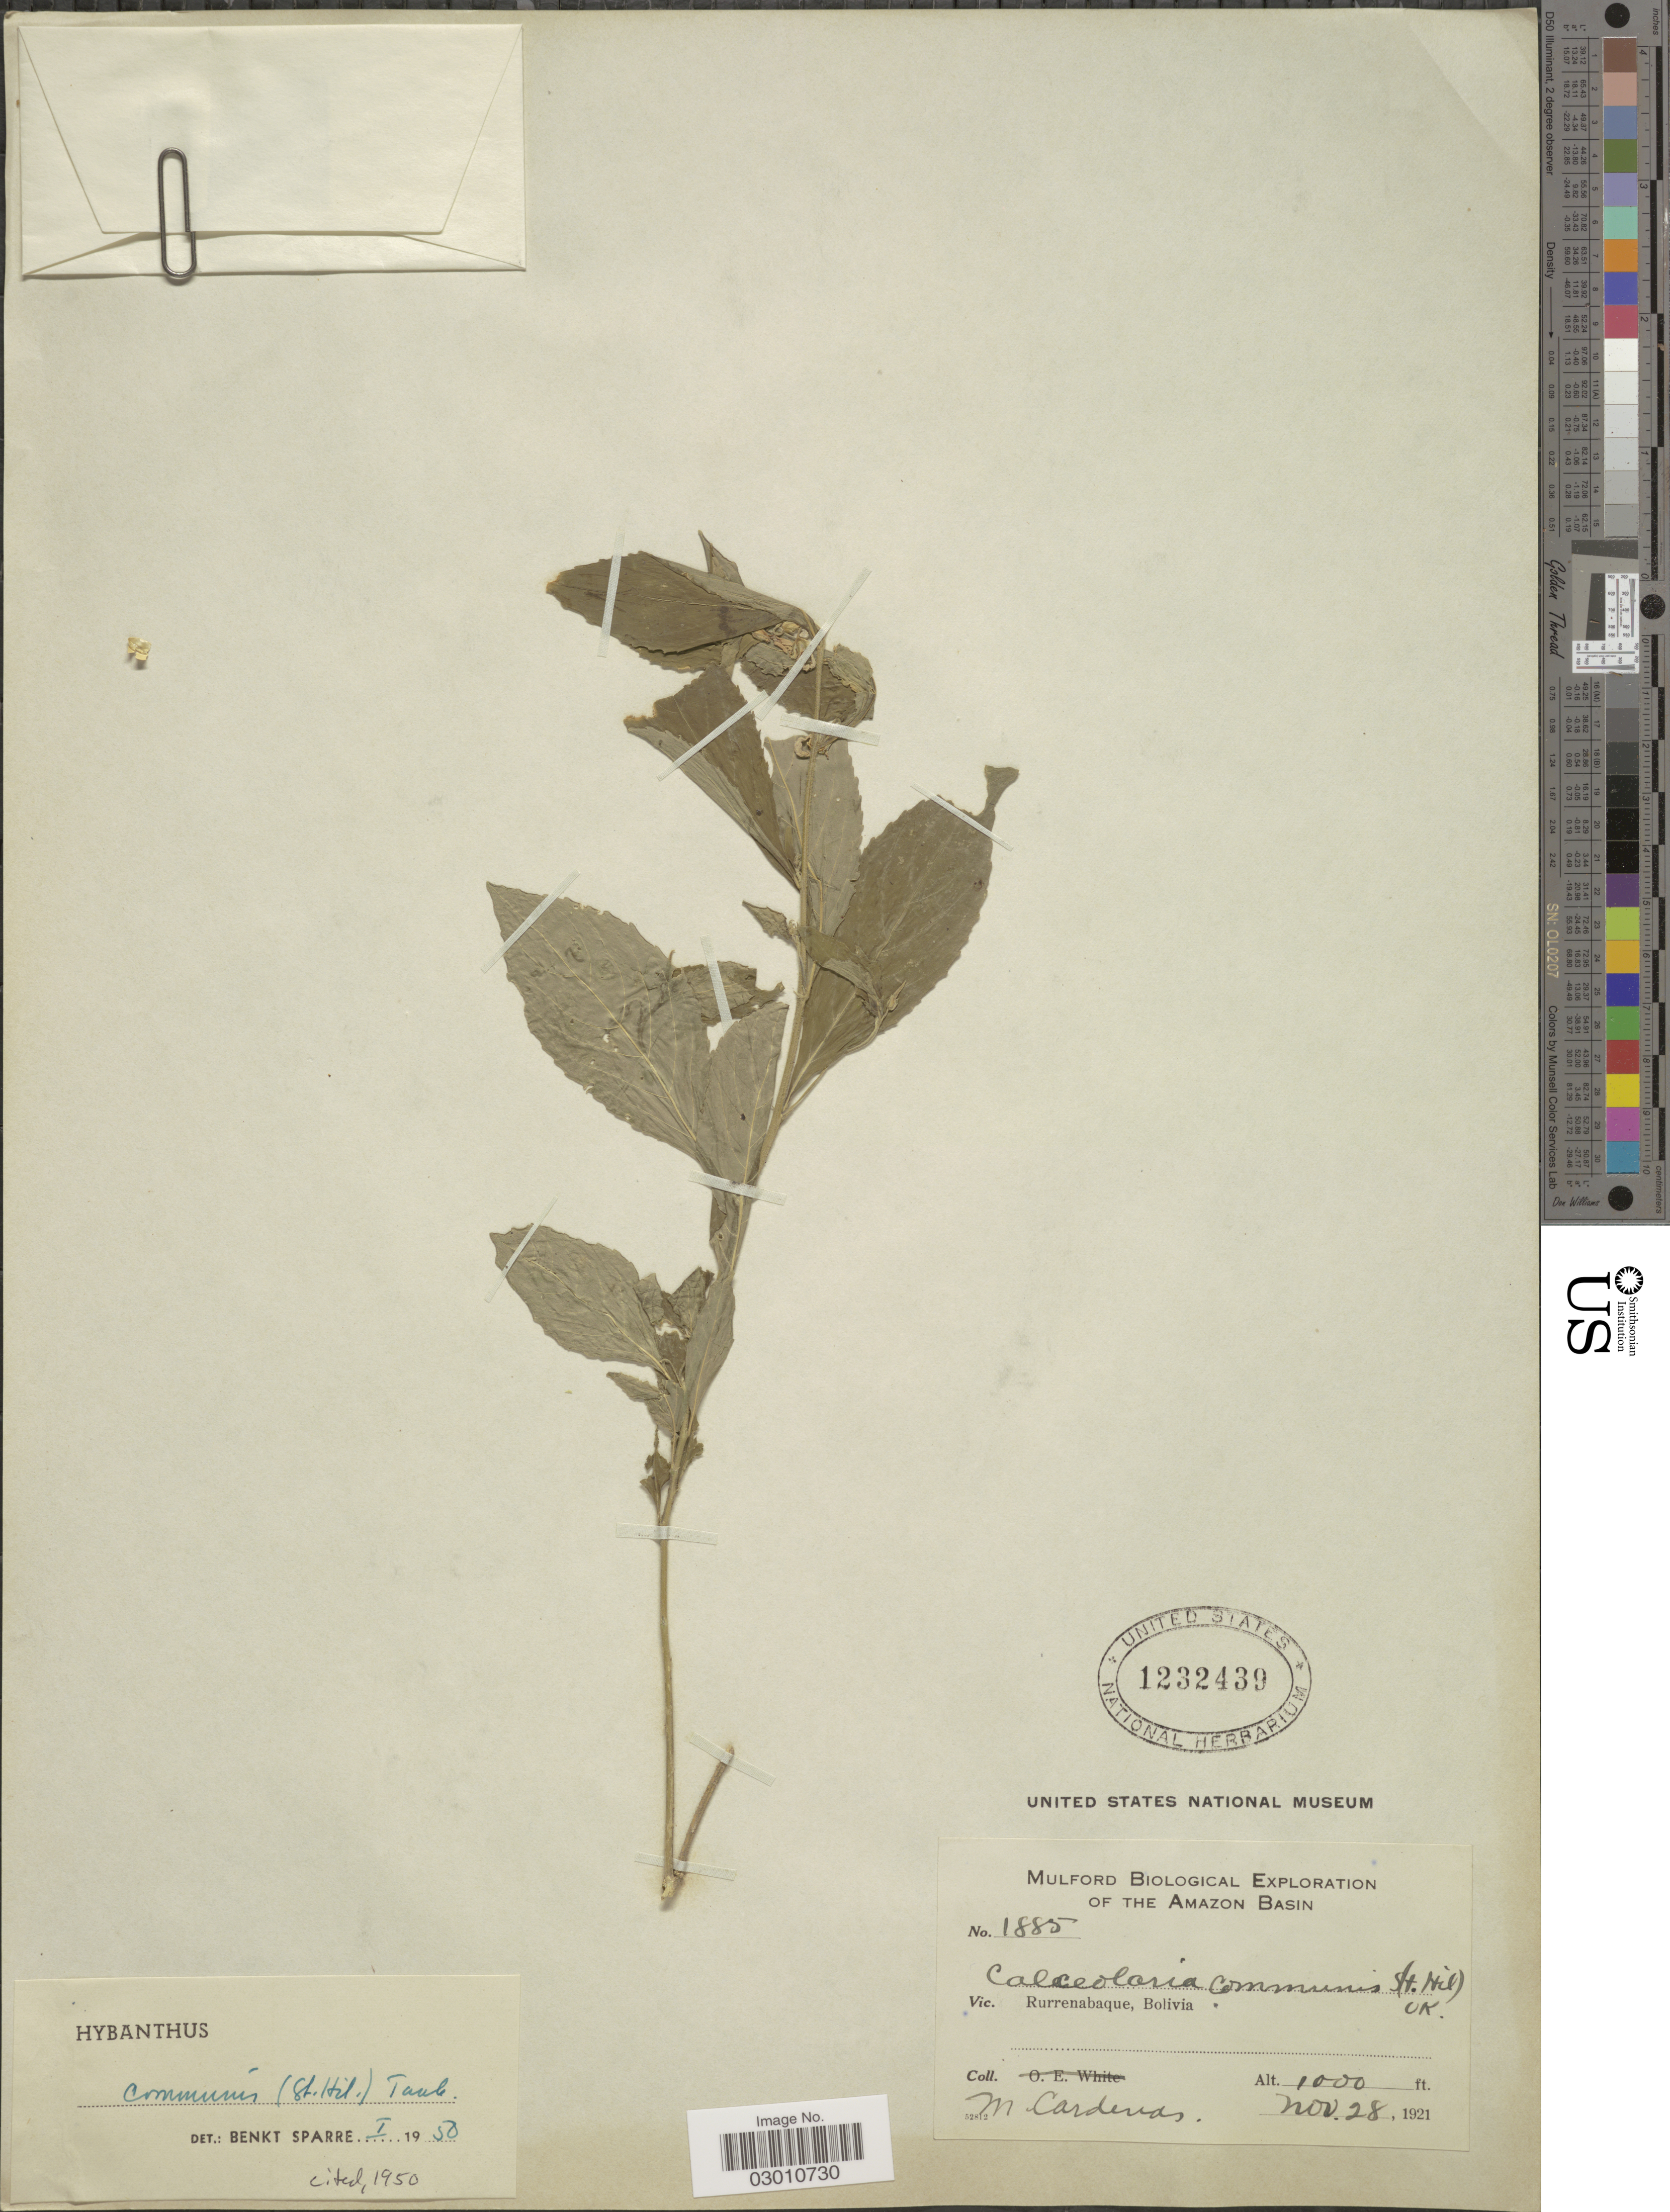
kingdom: Plantae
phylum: Tracheophyta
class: Magnoliopsida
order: Malpighiales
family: Violaceae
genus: Pombalia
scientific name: Pombalia communis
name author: (A. St.-Hil.) Paula-Souza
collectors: M. Cárdenas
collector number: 1885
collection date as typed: Nov. 28, 1921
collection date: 1921-11-28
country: Bolivia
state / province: Beni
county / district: José Ballivián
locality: Rurrenabaque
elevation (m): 305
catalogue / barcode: US 1232439